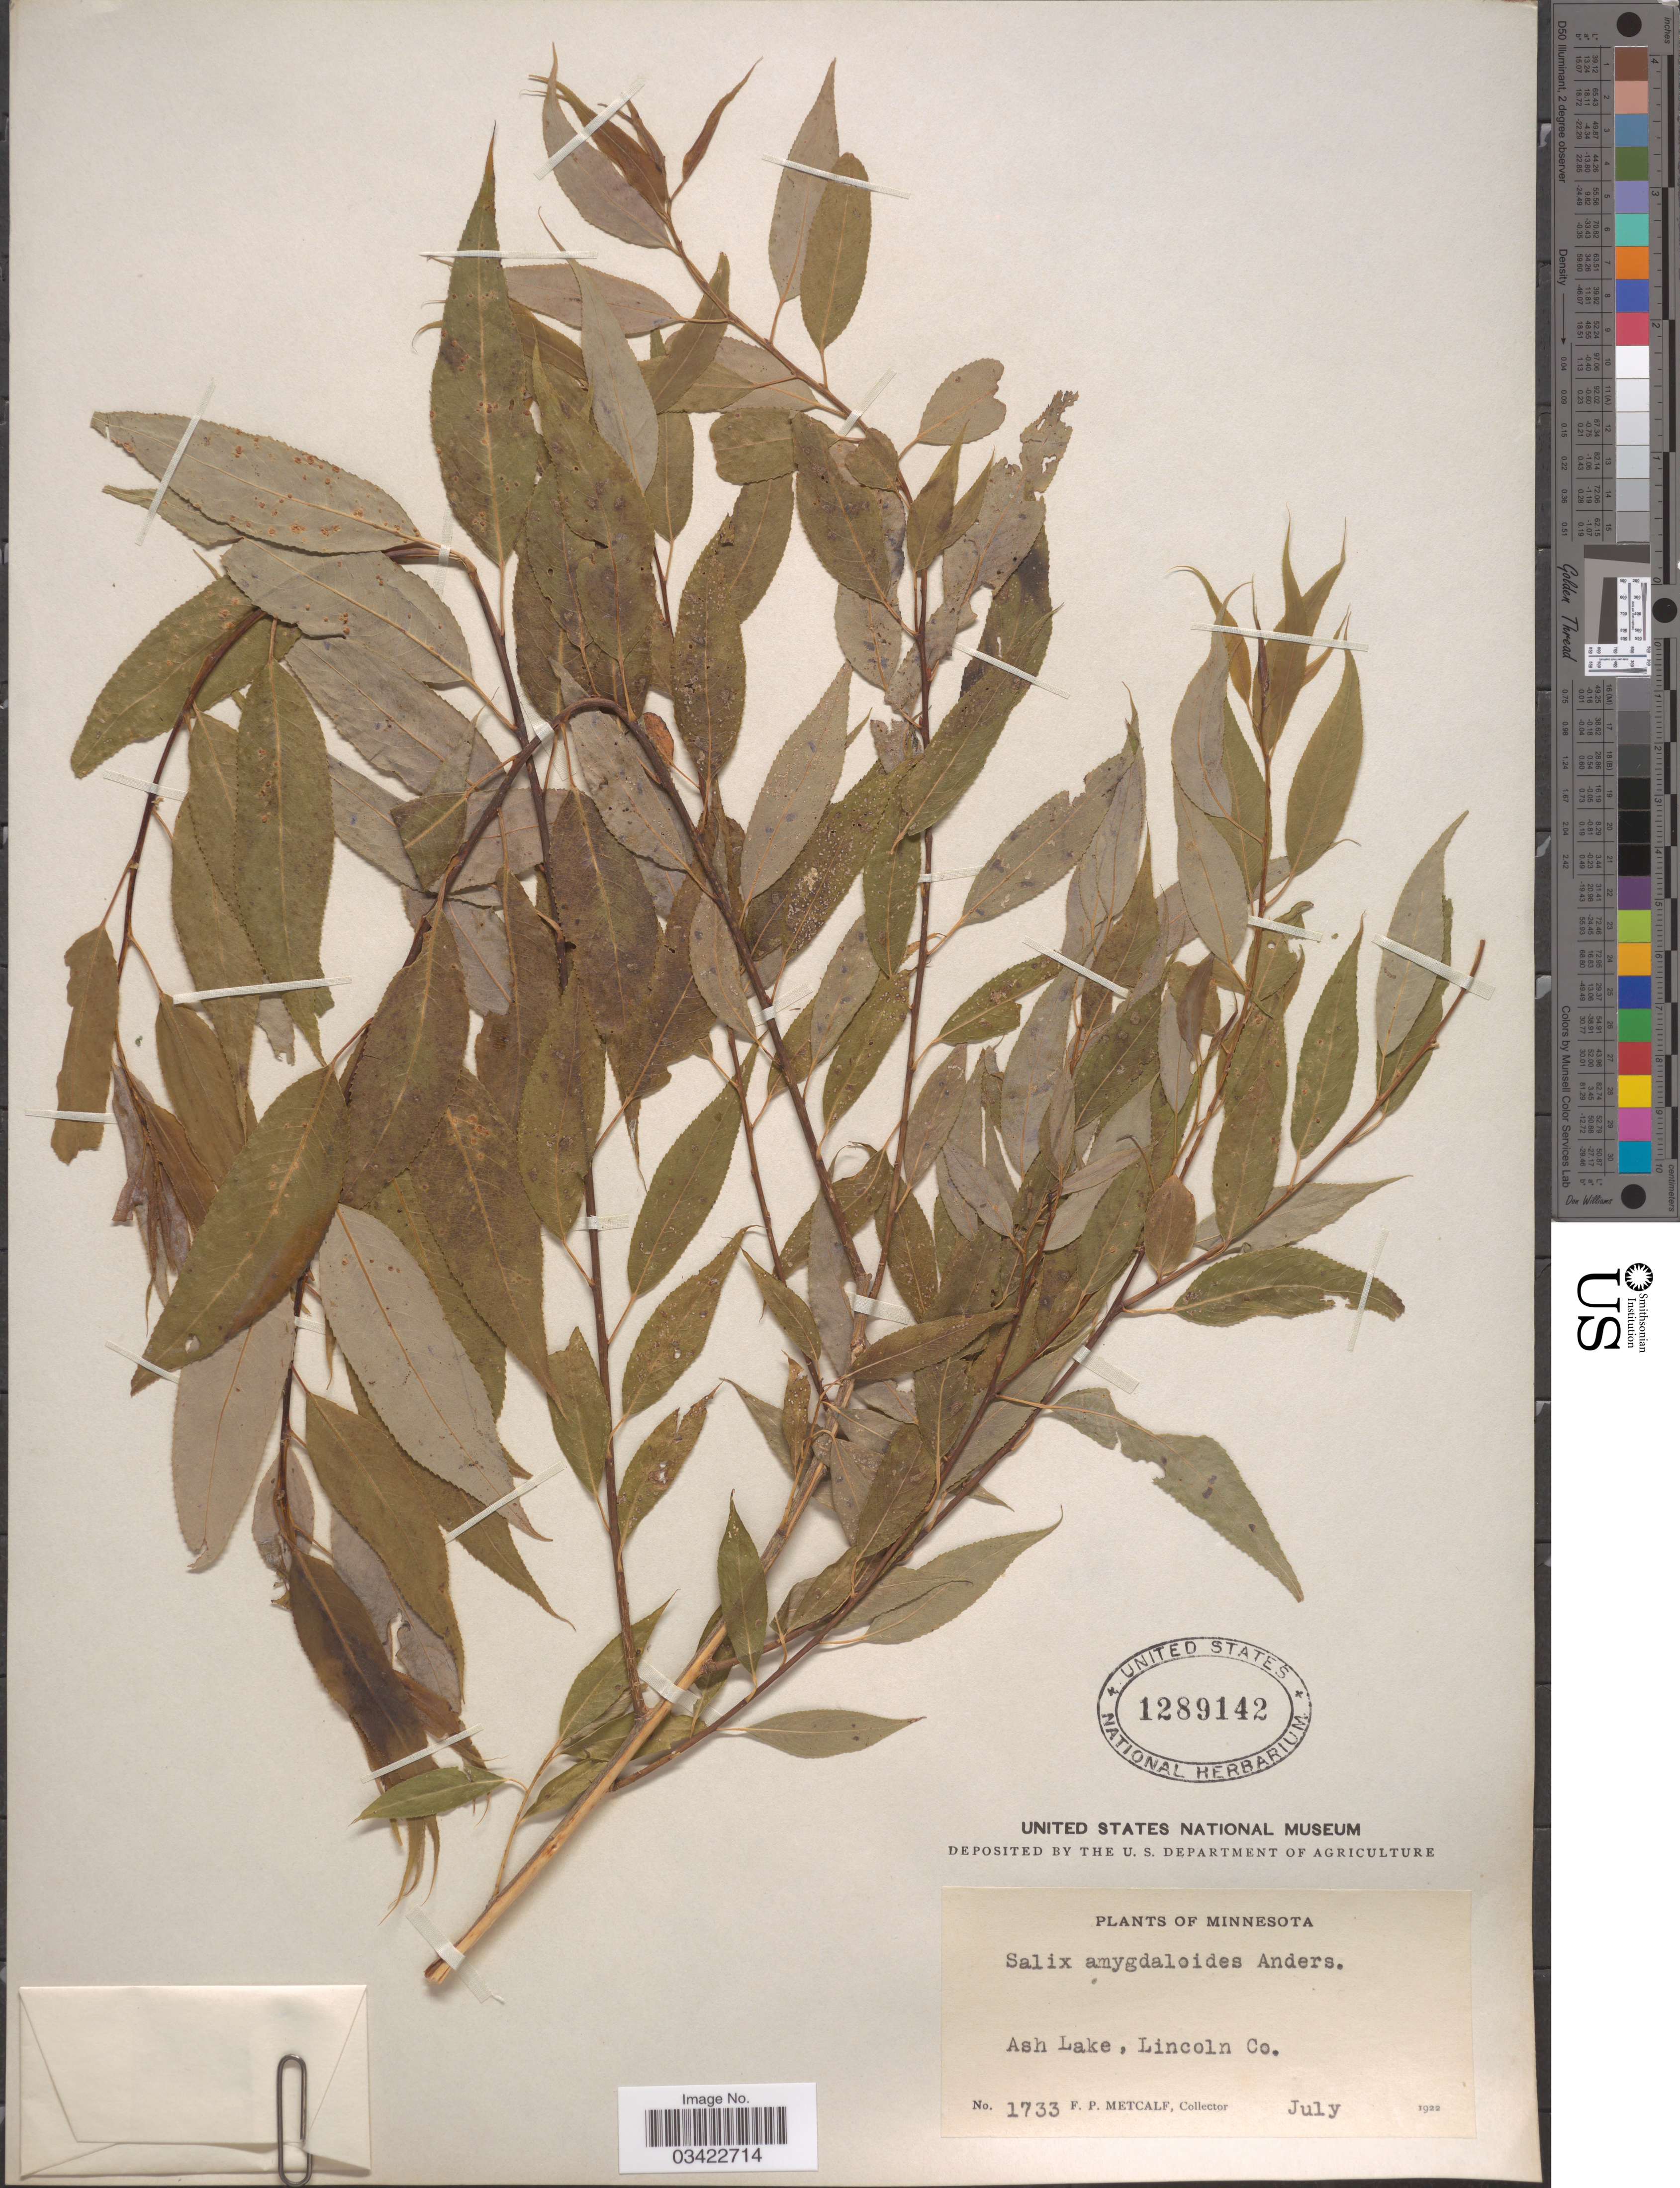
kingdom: Plantae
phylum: Tracheophyta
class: Magnoliopsida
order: Malpighiales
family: Salicaceae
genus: Salix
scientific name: Salix amygdaloides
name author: Andersson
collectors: F. Metcalf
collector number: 1733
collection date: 1922-07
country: United States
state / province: Minnesota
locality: Ash Lake, Lincoln Co.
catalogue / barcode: US 1289142